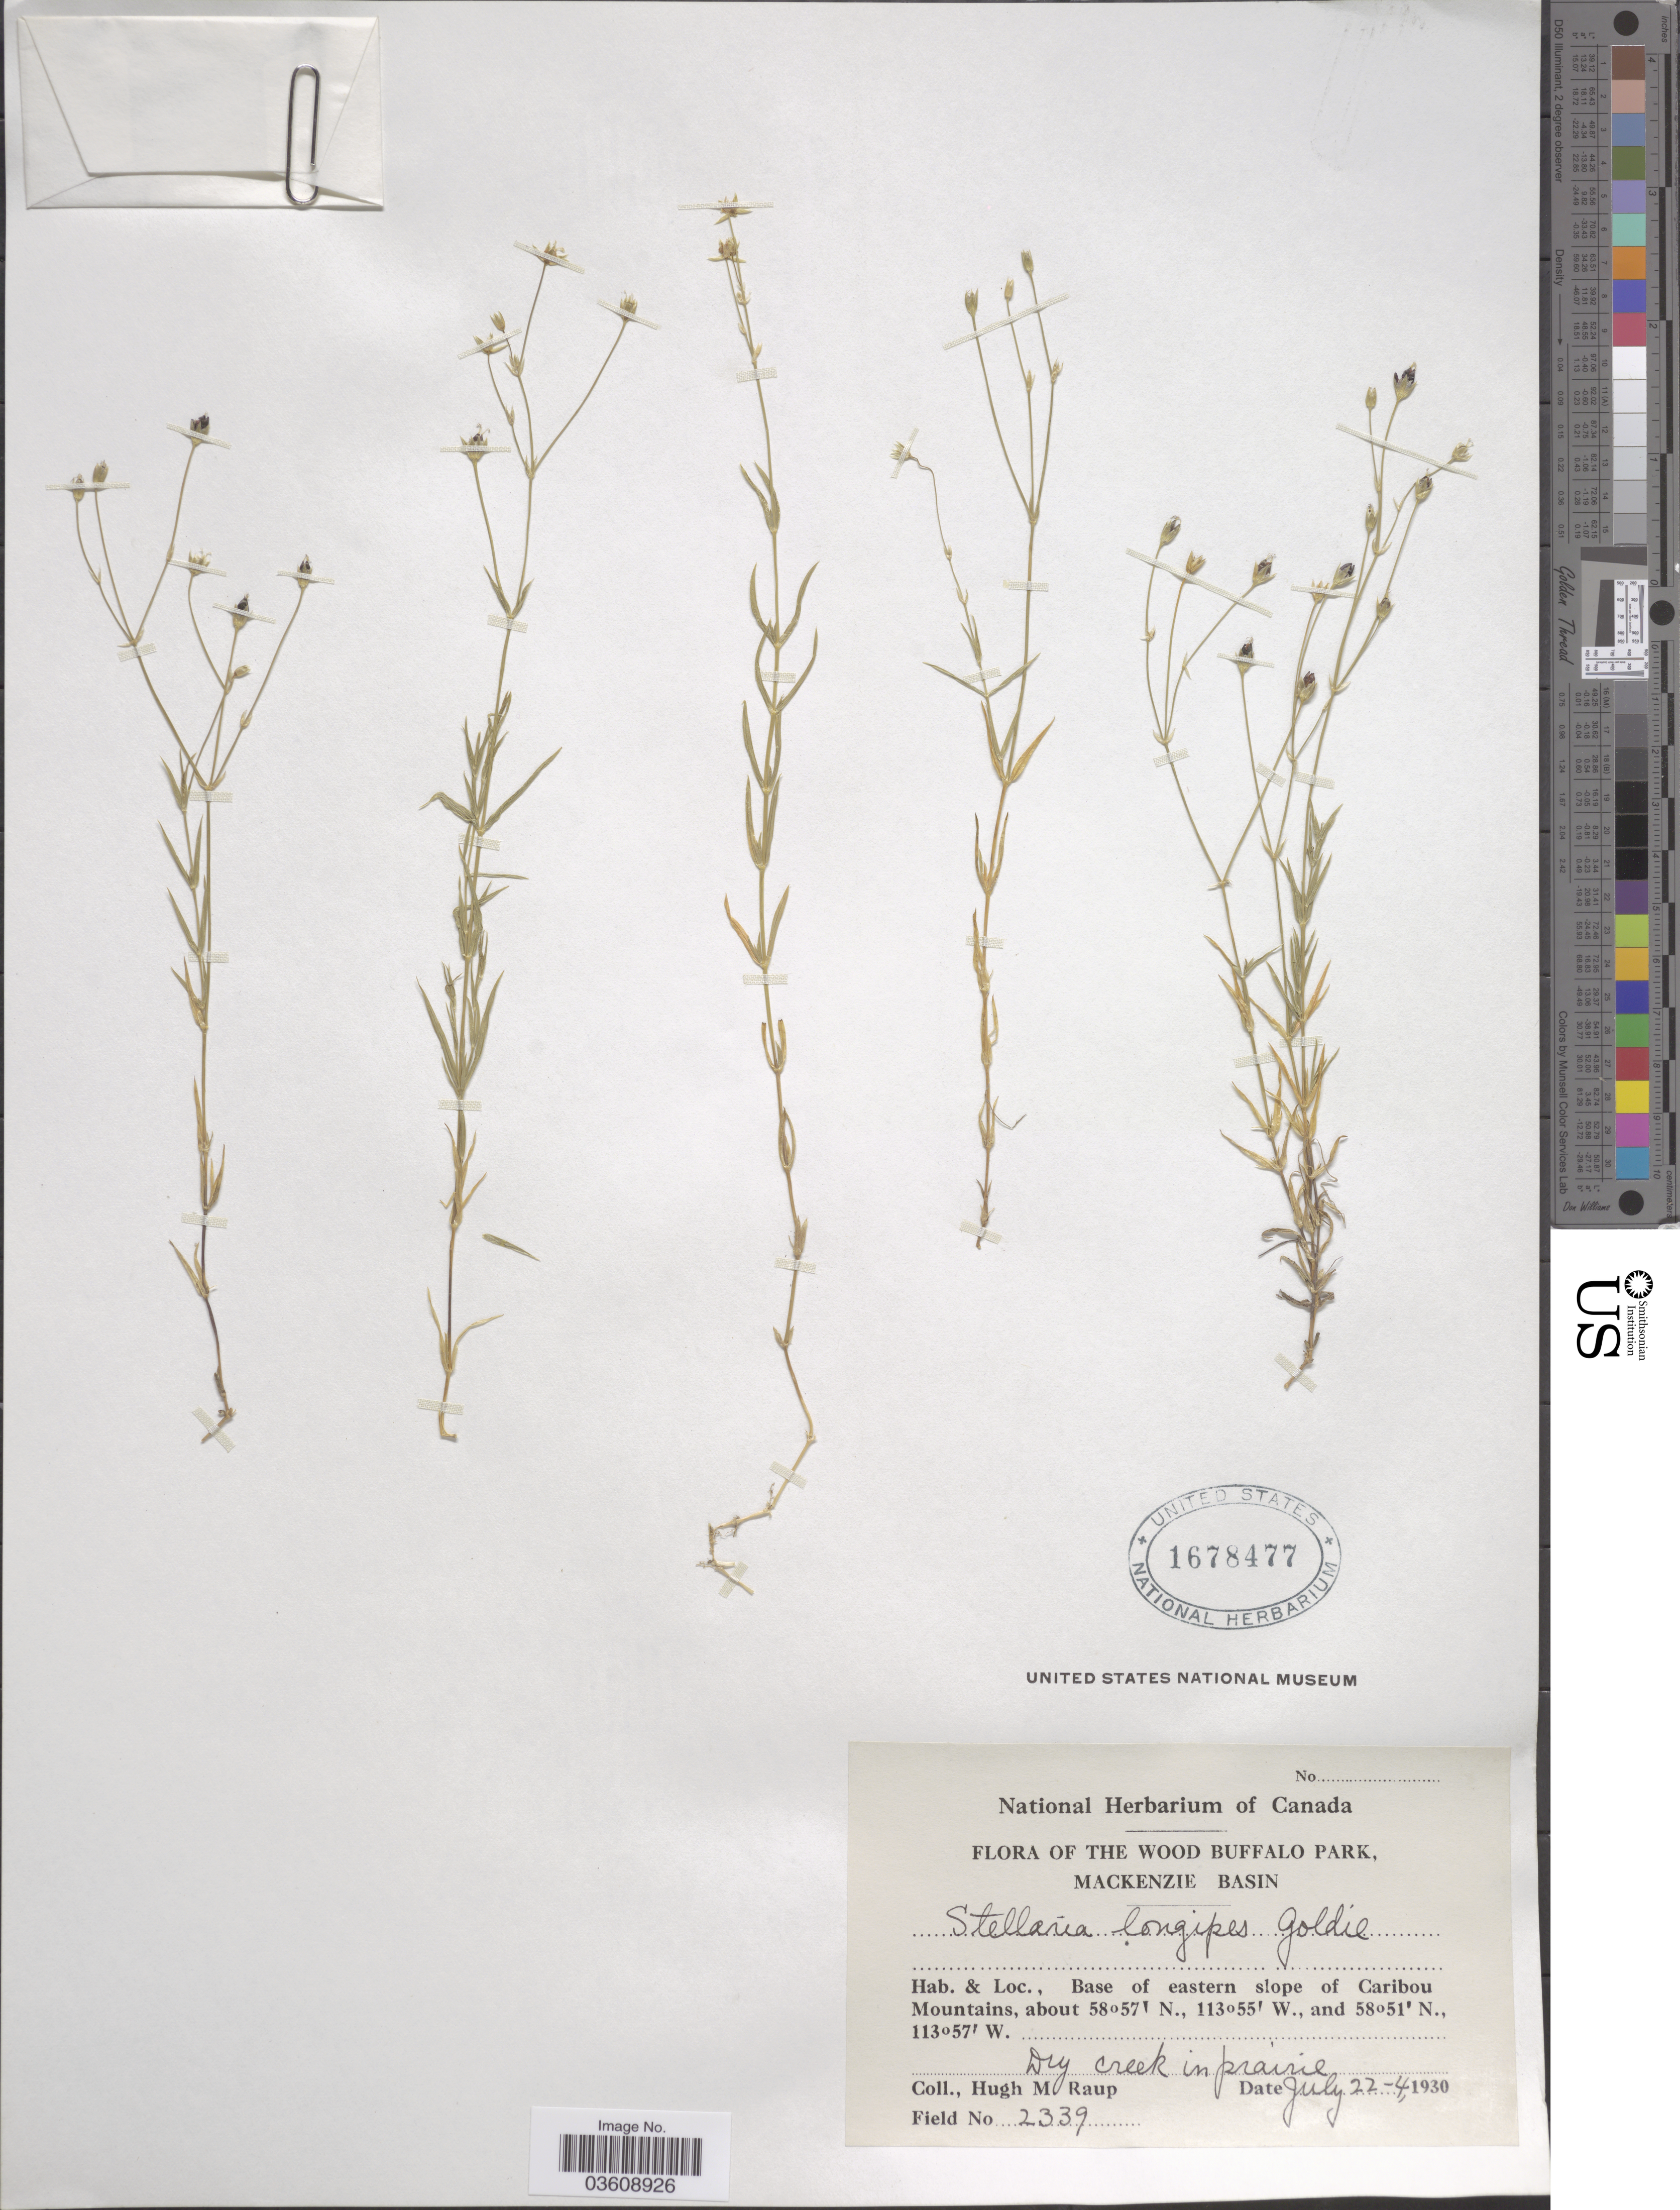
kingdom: Plantae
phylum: Tracheophyta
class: Magnoliopsida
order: Caryophyllales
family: Caryophyllaceae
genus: Stellaria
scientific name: Stellaria longipes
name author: Goldie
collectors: H. Raup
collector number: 2339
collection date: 1930-07-22/1930-07-24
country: Canada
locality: The Wood Buffalo Park, Mackenzie Basin. Base of eastern slope of Caribou Mountains.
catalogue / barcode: US 1678477